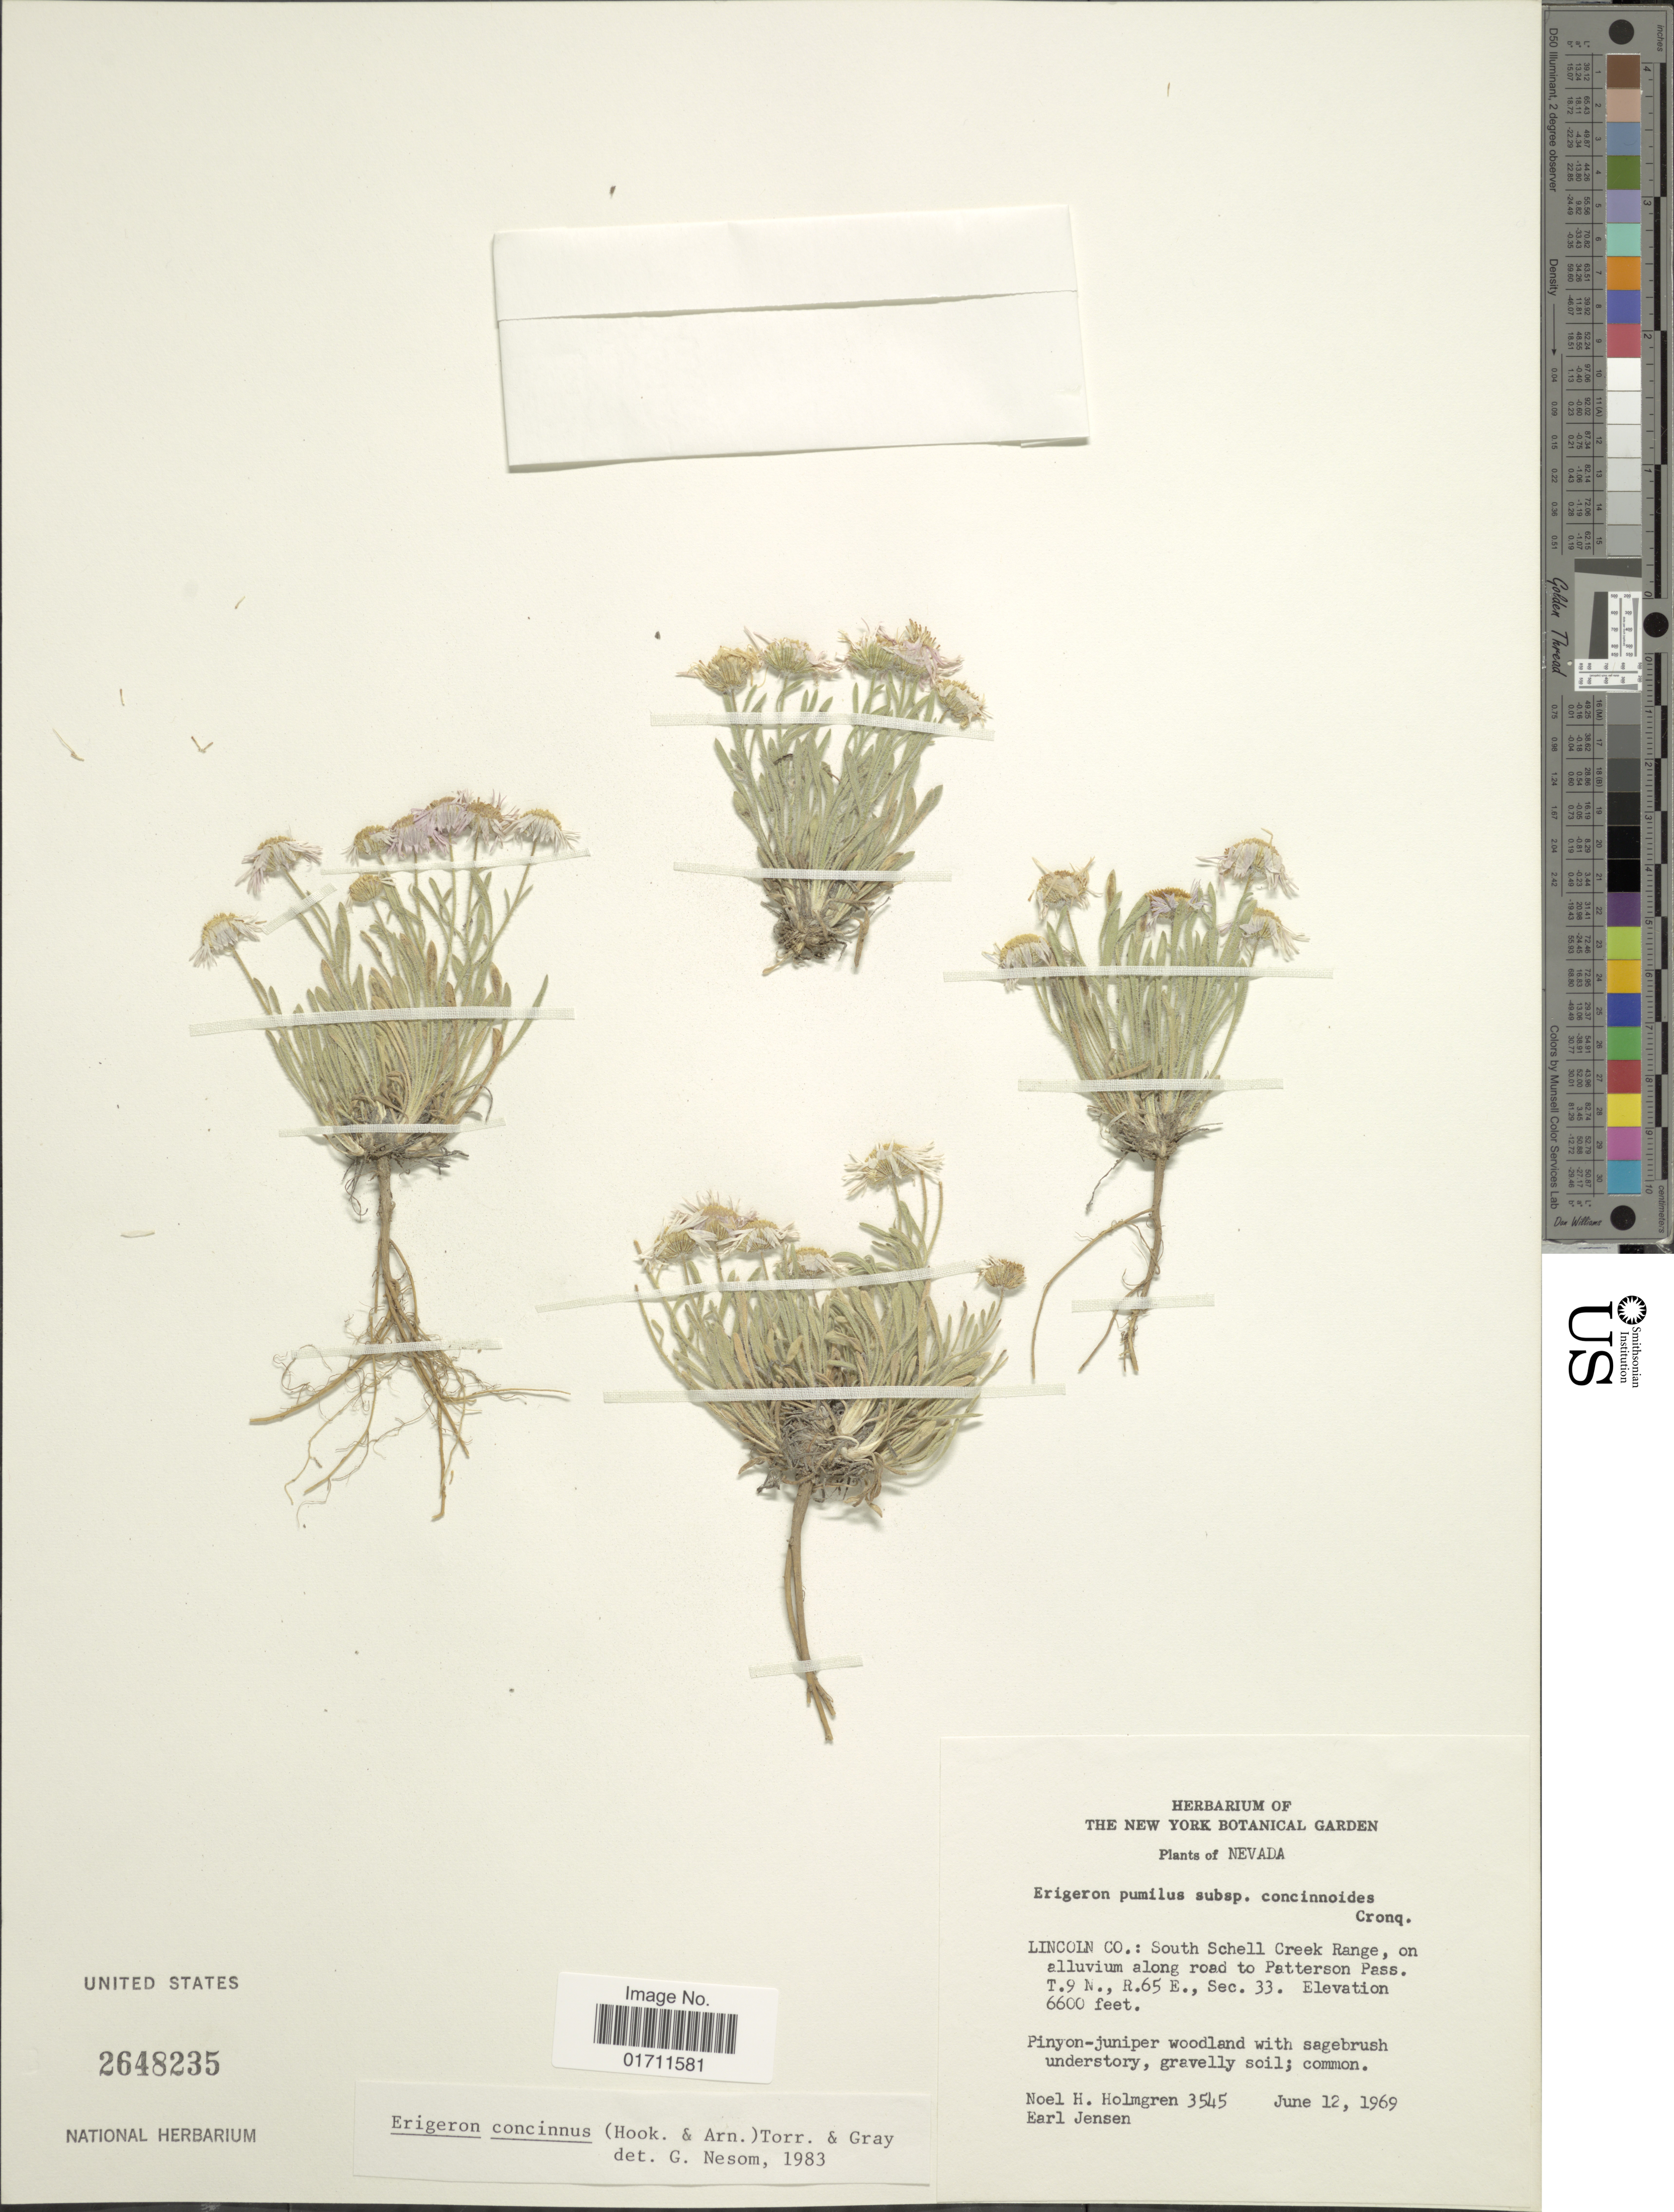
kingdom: Plantae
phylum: Tracheophyta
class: Magnoliopsida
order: Asterales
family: Asteraceae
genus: Erigeron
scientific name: Erigeron concinnus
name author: (Hook. & Arn.) Torr. & A. Gray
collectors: N. H. Holmgren & E. Jensen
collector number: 3545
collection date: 1969-06-12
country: United States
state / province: Nevada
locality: Lincoln Co.: South Schell Creek Range, on alluviam along road to Patterson Pass. T.9 N., R.65 E., Sec. 33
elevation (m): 2012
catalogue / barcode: US 2648235